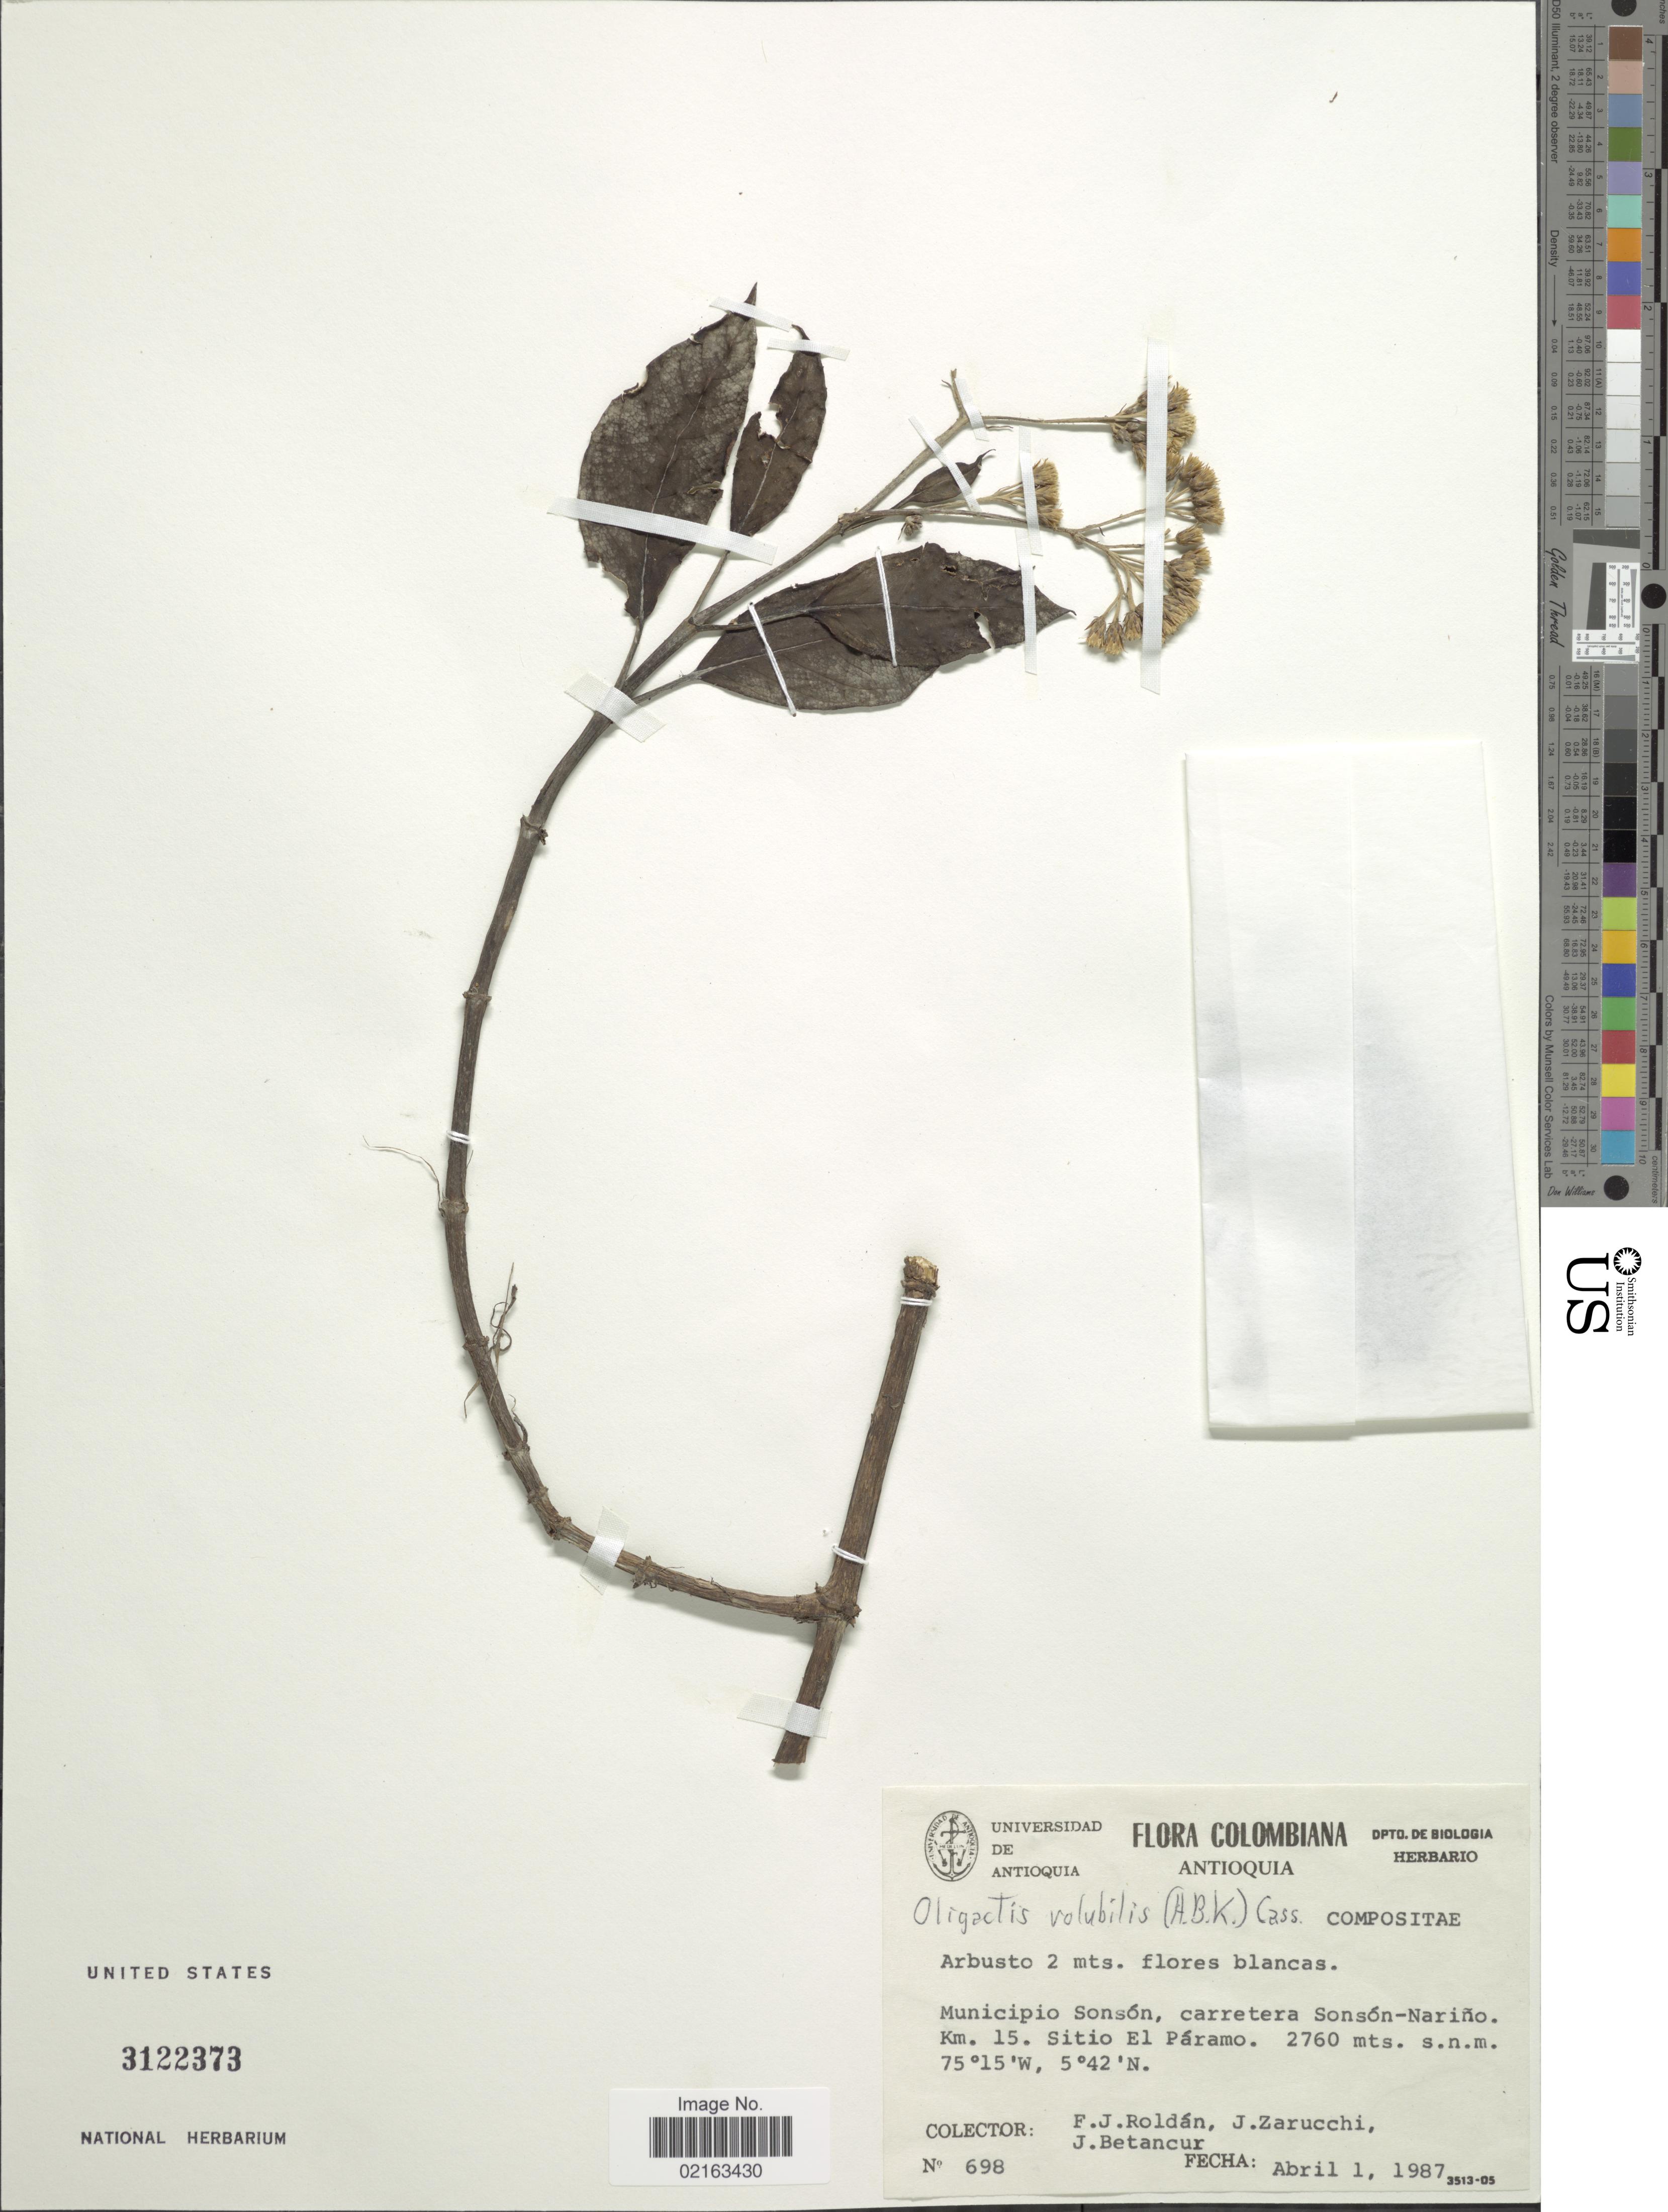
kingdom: Plantae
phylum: Tracheophyta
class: Magnoliopsida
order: Asterales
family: Asteraceae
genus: Oligactis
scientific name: Oligactis volubilis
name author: (Kunth) Cass.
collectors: F. J. Roldán, J. L. Zarucchi & J. Betancur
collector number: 698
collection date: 1987-04-01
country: Colombia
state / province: Antioquia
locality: Municipio Sonsón, carretera Sonsón-Nariño. Km. 15. Sitio El Páramo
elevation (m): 2760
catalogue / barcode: US 3122373